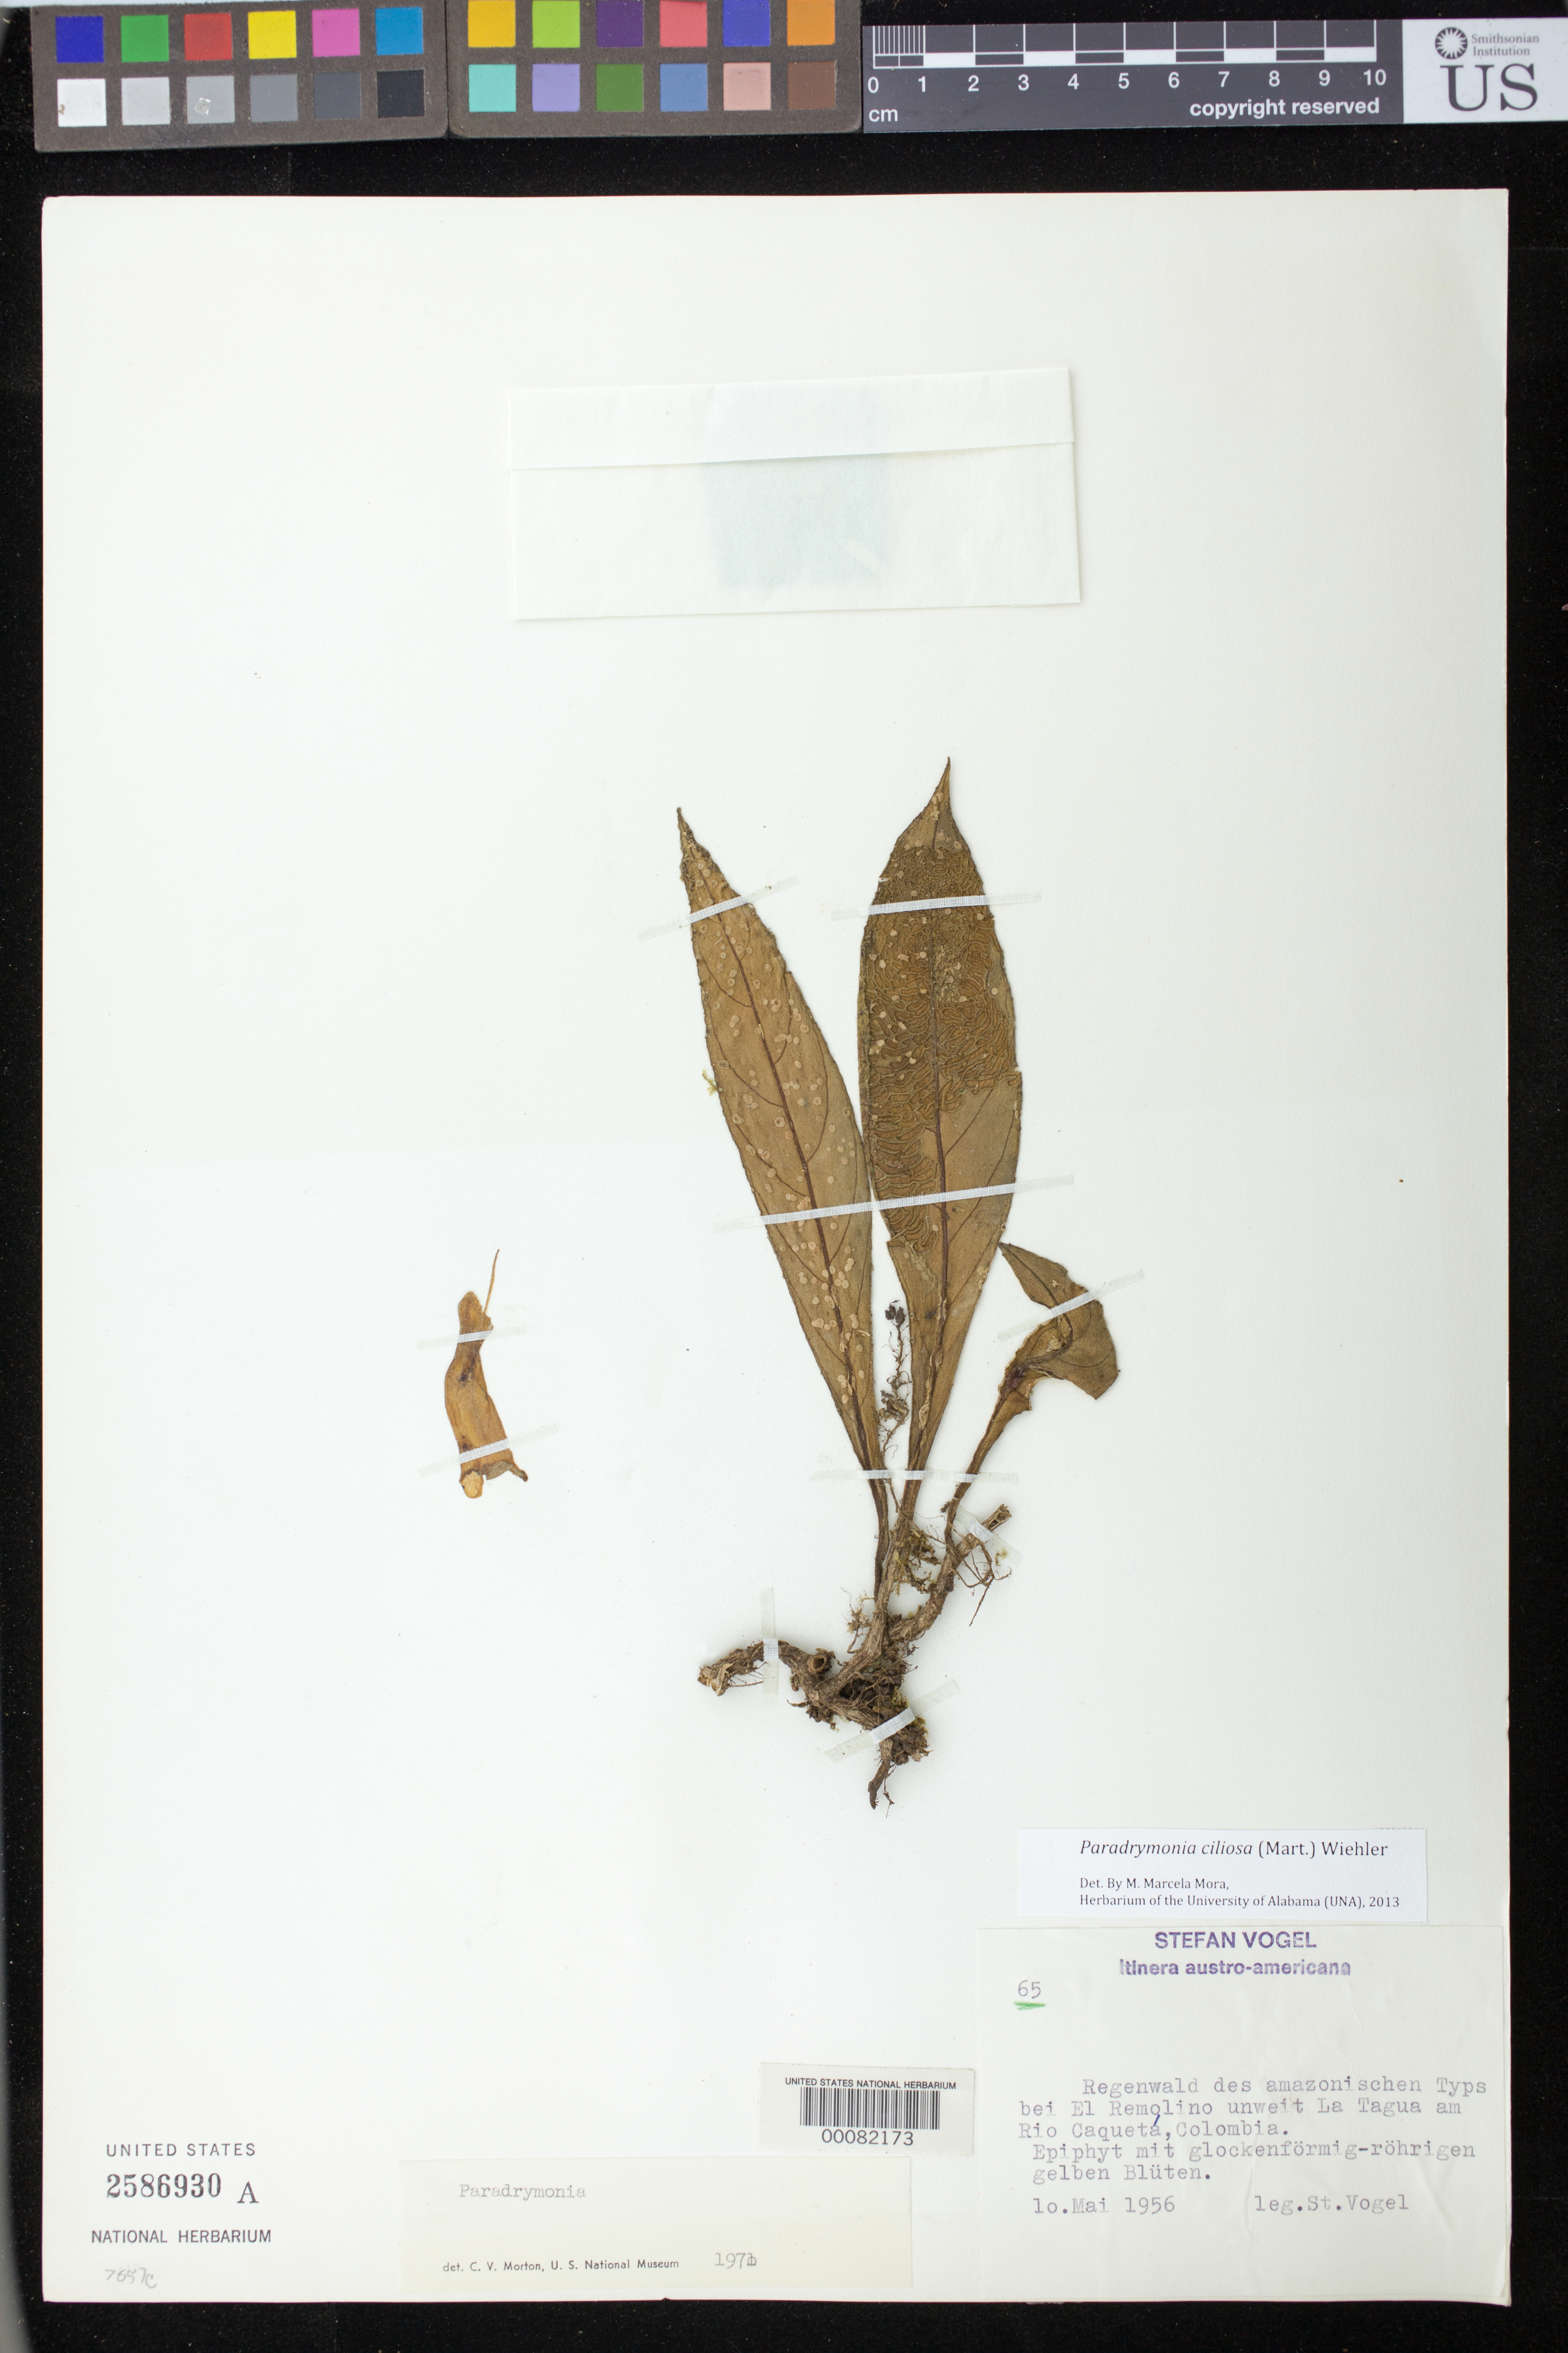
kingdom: Plantae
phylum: Tracheophyta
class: Magnoliopsida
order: Lamiales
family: Gesneriaceae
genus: Paradrymonia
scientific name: Paradrymonia ciliosa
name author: (Mart.) Wiehler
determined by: Mora, M. Marcela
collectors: S. Vogel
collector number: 65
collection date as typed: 10 May 1956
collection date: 1956-05-10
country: Colombia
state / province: Caquetá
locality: By El Remolino not far from La Tagua on Rio Caqueta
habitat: Rainforest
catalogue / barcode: US 2586930A